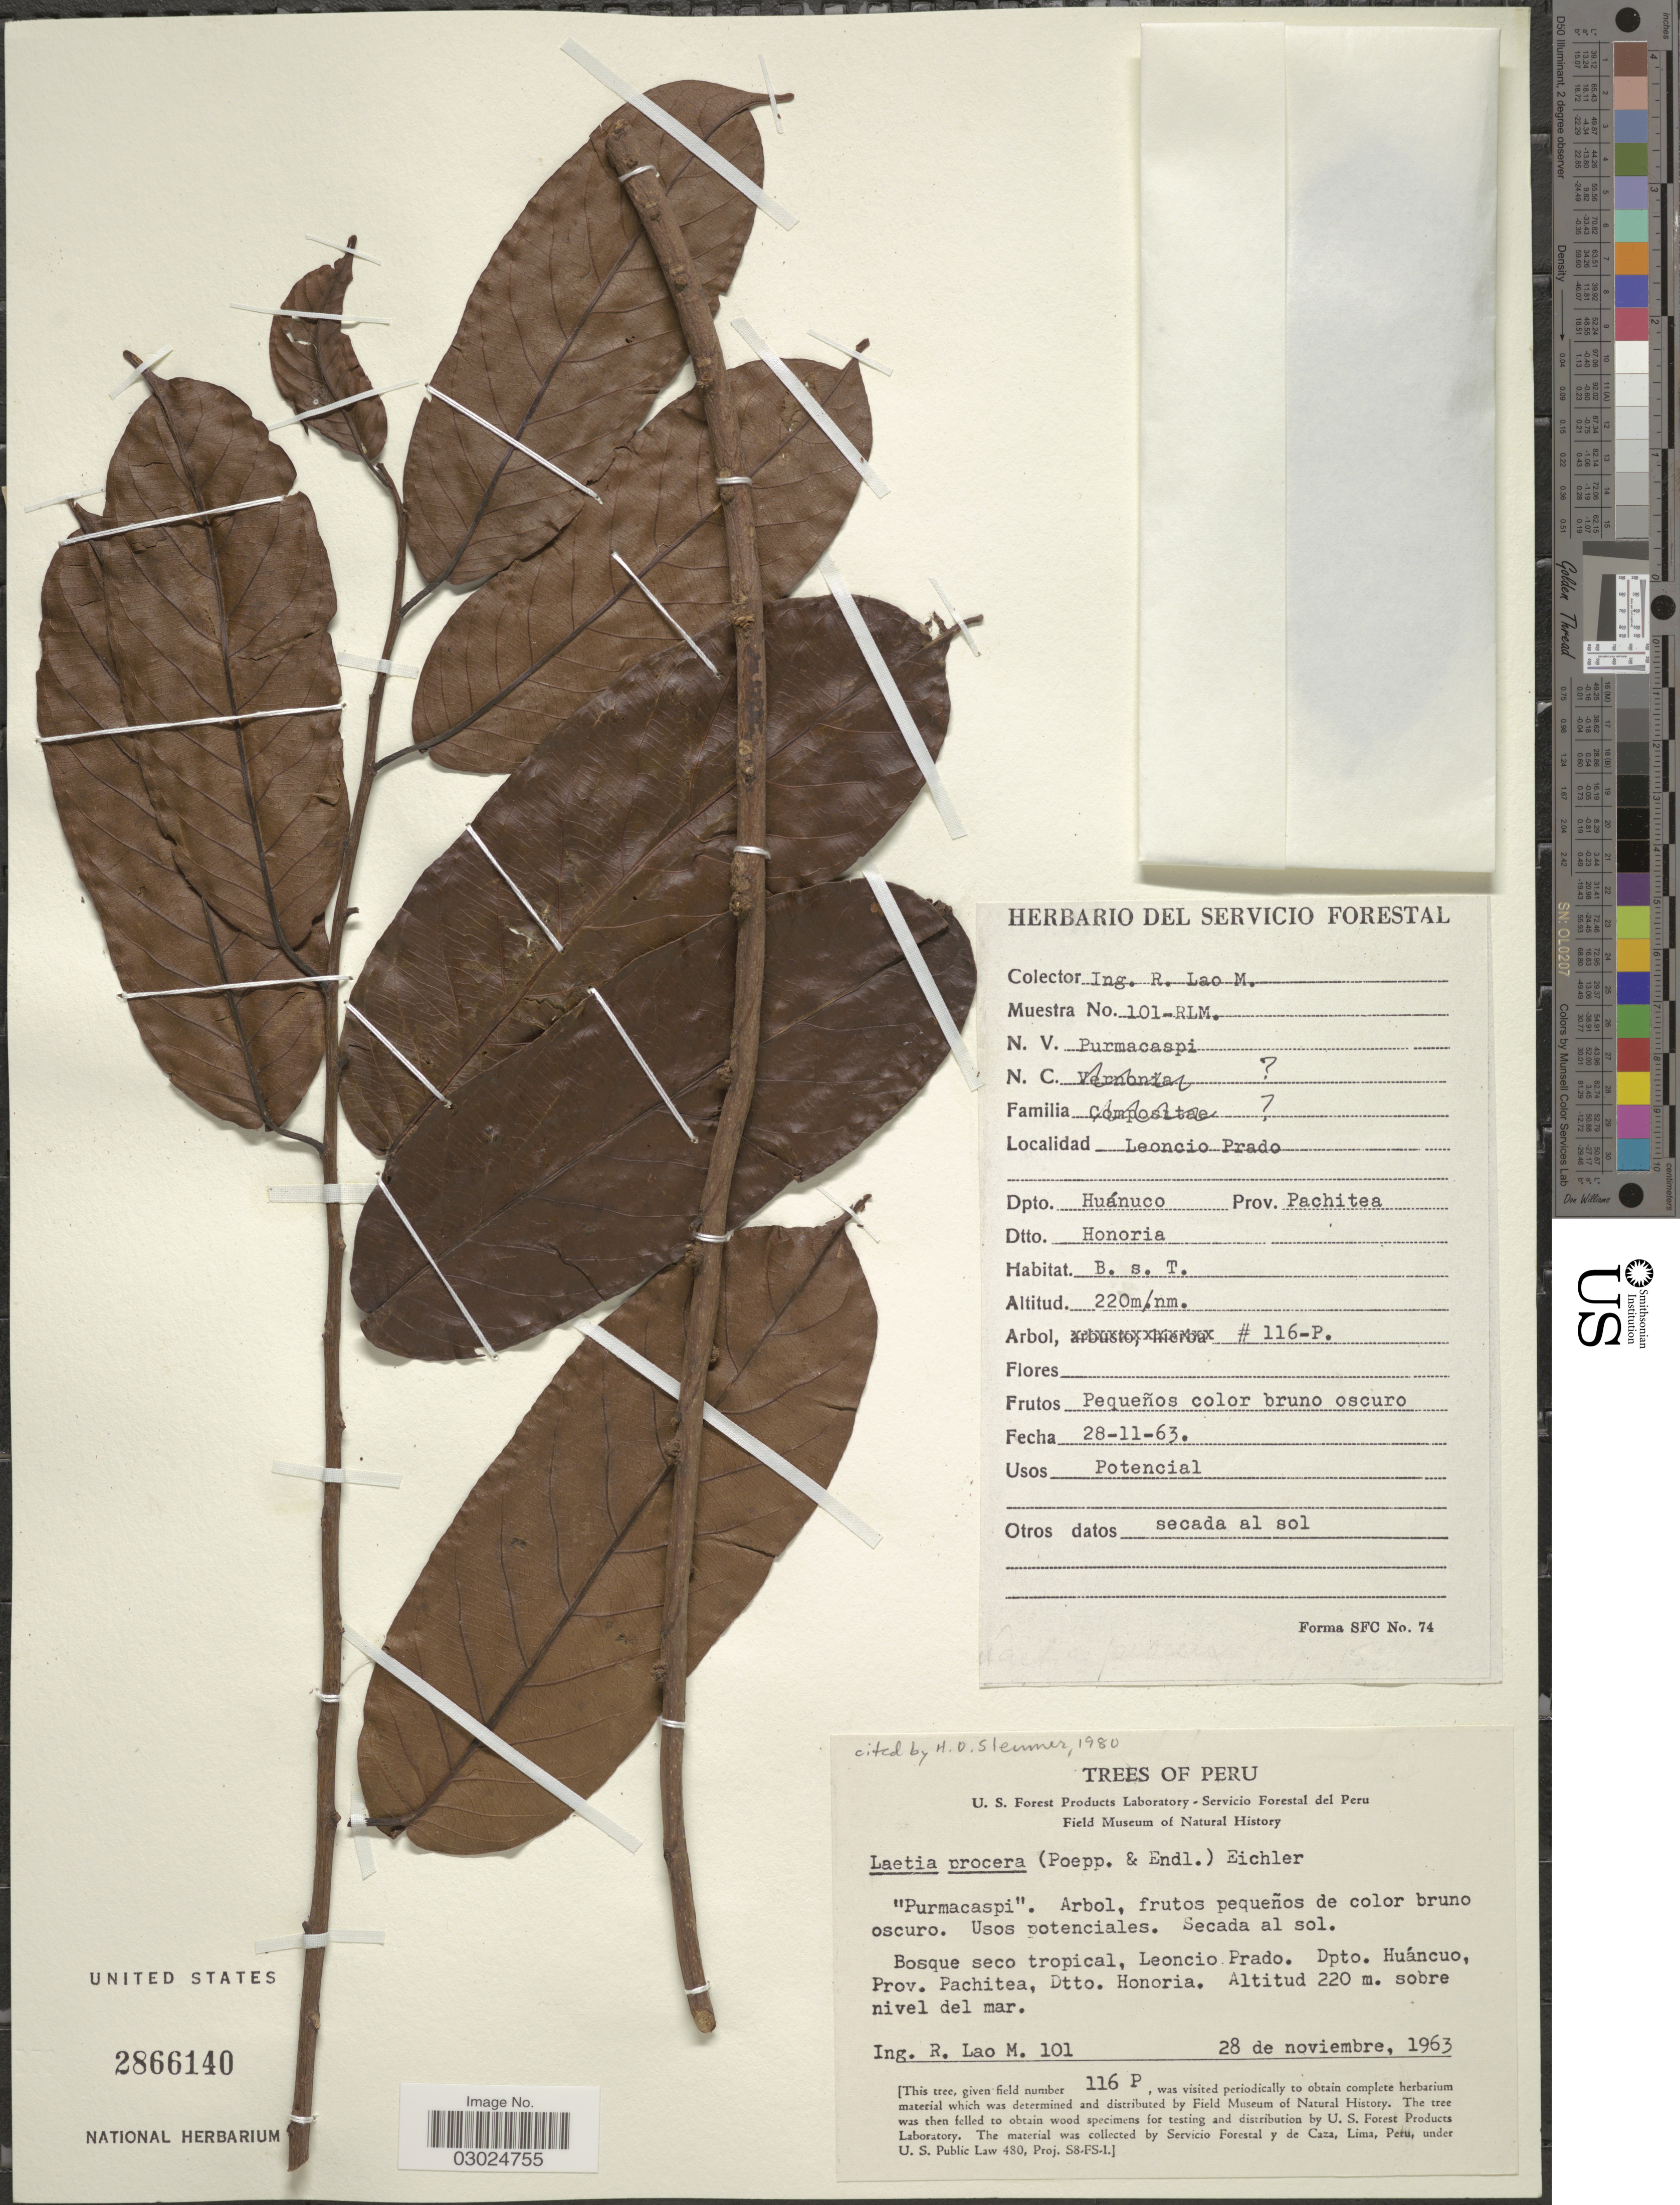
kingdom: Plantae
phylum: Tracheophyta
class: Magnoliopsida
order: Malpighiales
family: Salicaceae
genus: Laetia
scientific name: Laetia procera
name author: (Poepp.) Eichler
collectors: I. Lao M.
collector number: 101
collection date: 1963-11-28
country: Peru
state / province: Huánuco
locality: Bosque seco tropical, Leoncio Prado. Dpto. Huánuco, Prov. Pachitea, Dtto. Honoria.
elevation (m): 220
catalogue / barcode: US 2866140